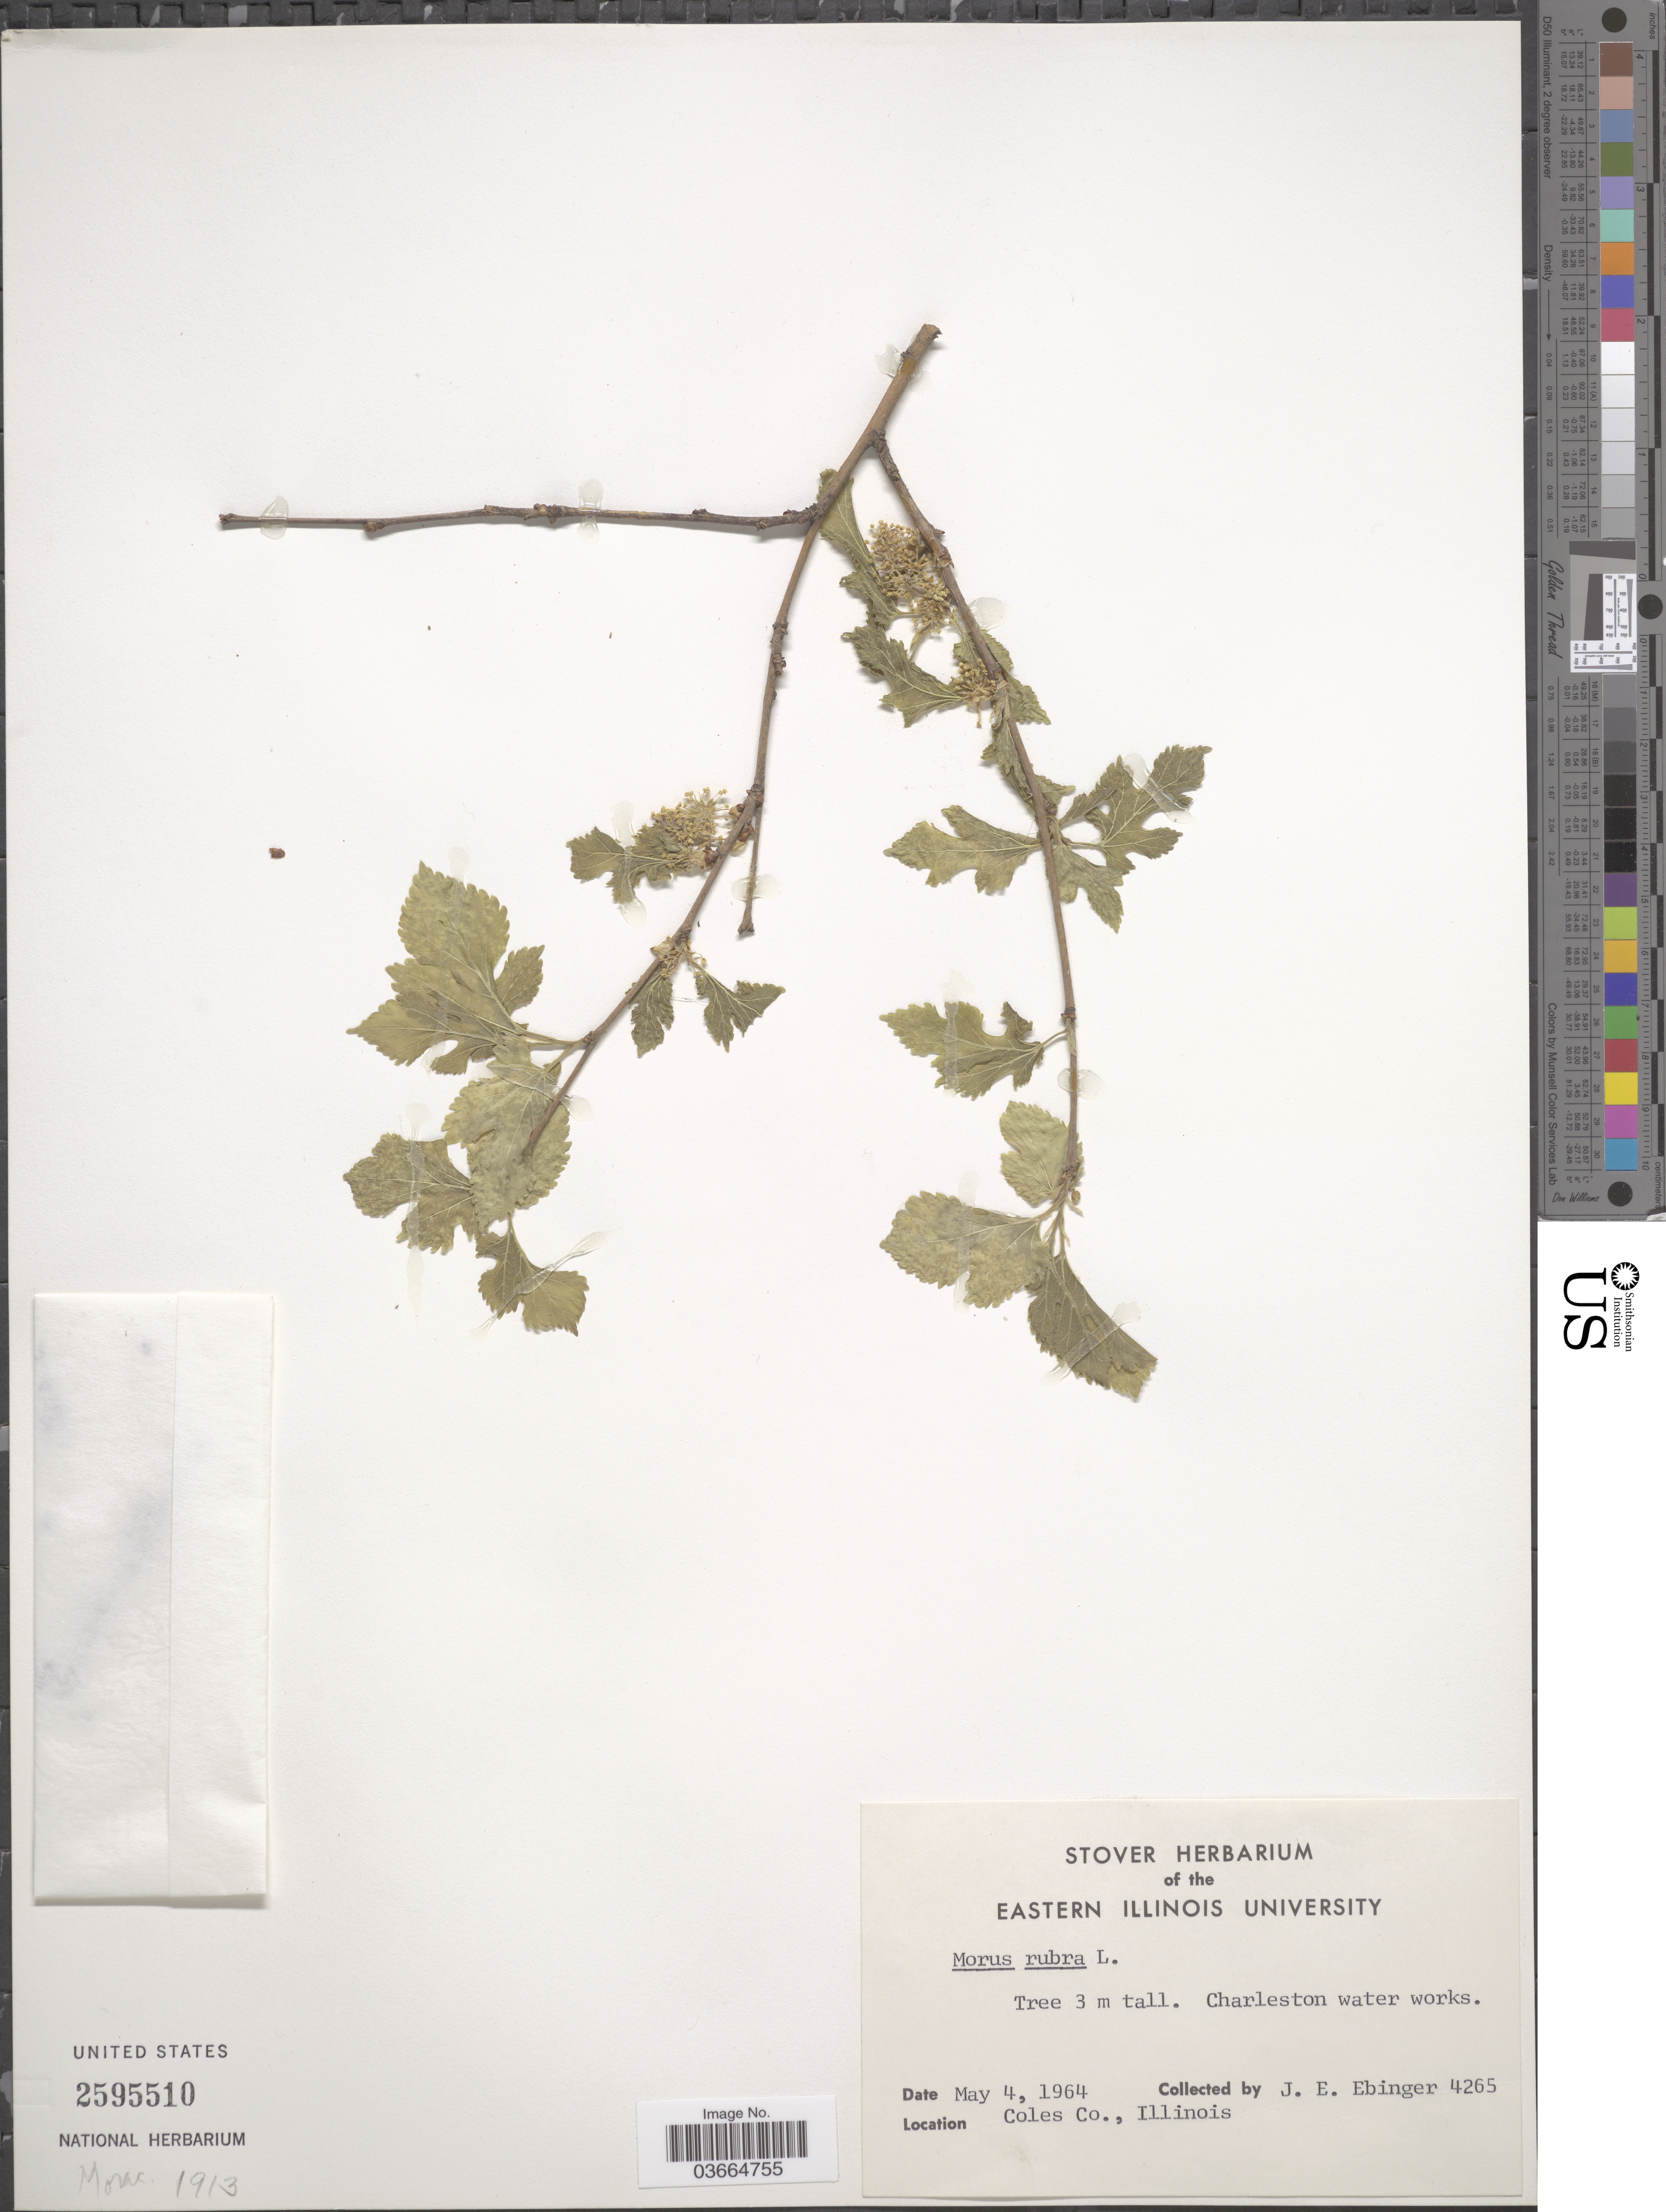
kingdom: Plantae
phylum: Tracheophyta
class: Magnoliopsida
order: Rosales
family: Moraceae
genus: Morus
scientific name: Morus rubra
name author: L.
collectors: J. Ebinger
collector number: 4265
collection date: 1964-05-04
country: United States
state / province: Illinois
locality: Coles Co.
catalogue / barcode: US 2595510